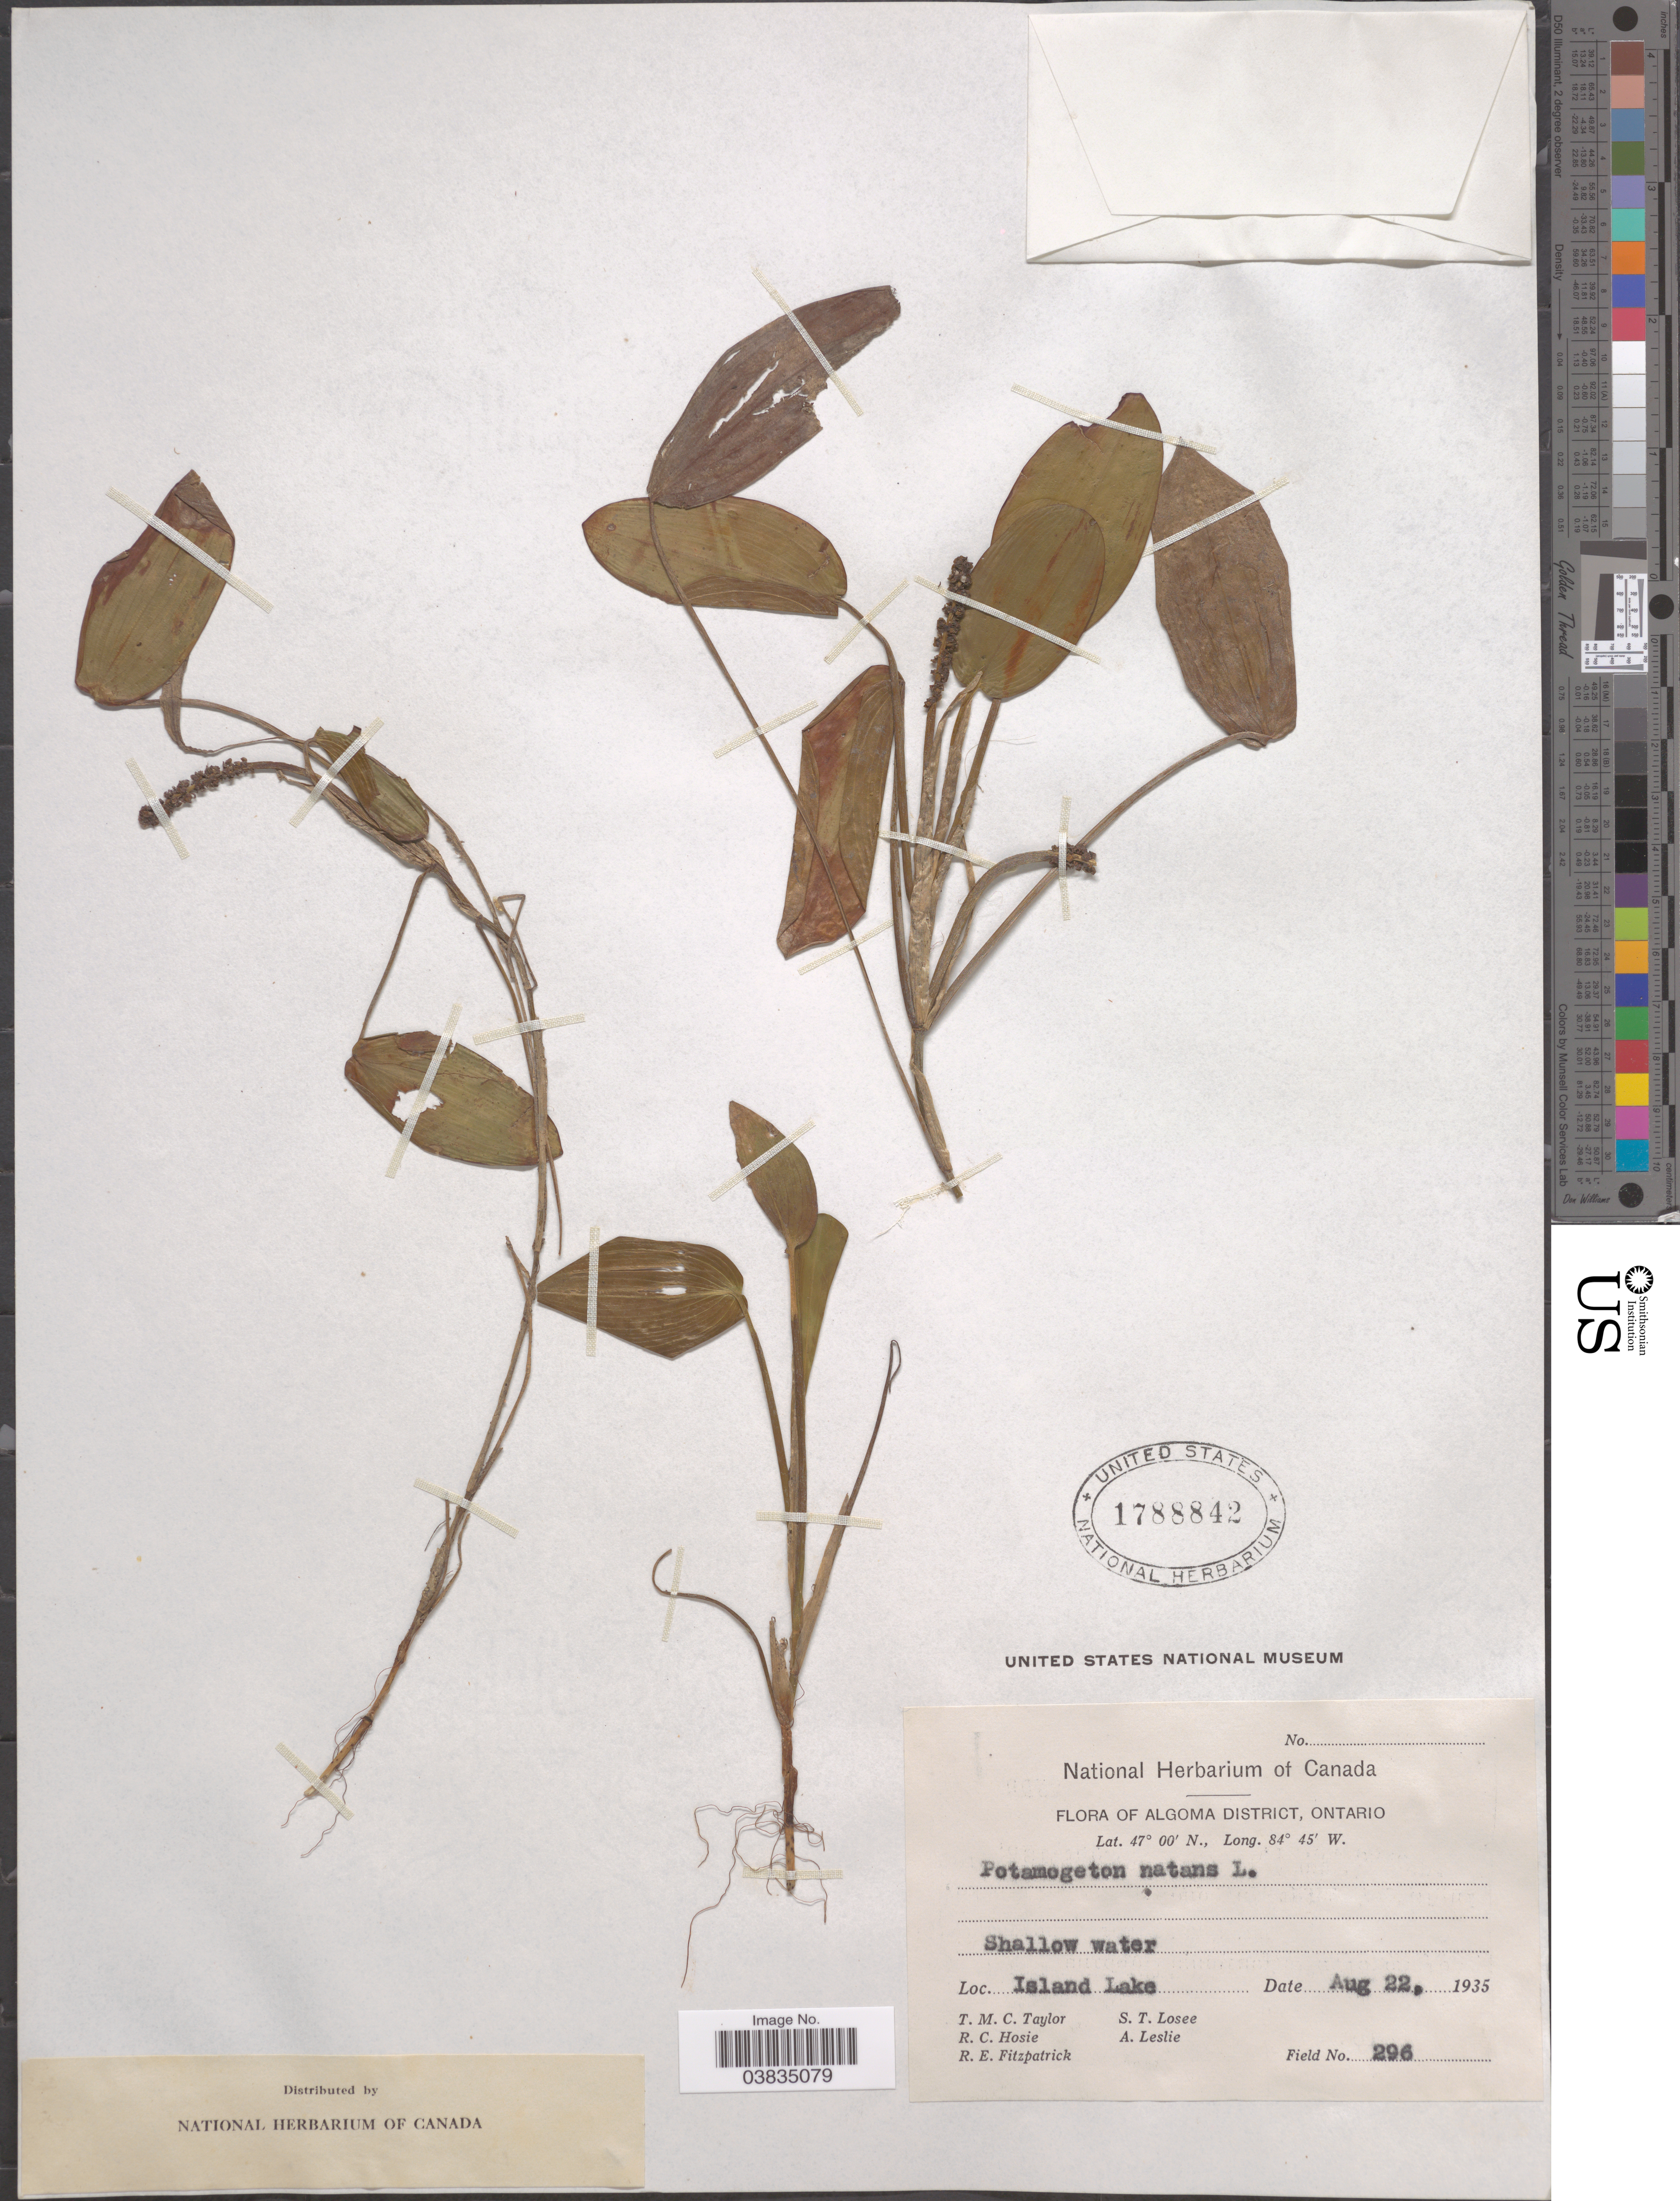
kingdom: Plantae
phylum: Tracheophyta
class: Liliopsida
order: Alismatales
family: Potamogetonaceae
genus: Potamogeton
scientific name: Potamogeton natans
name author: L.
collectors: T. M. C. Taylor, R. Hosie, R. Fitzpatrick, S. Losee & A. Leslie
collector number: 296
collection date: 1935-08-22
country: Canada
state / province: Ontario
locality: Algoma District. Island Lake.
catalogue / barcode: US 1788842